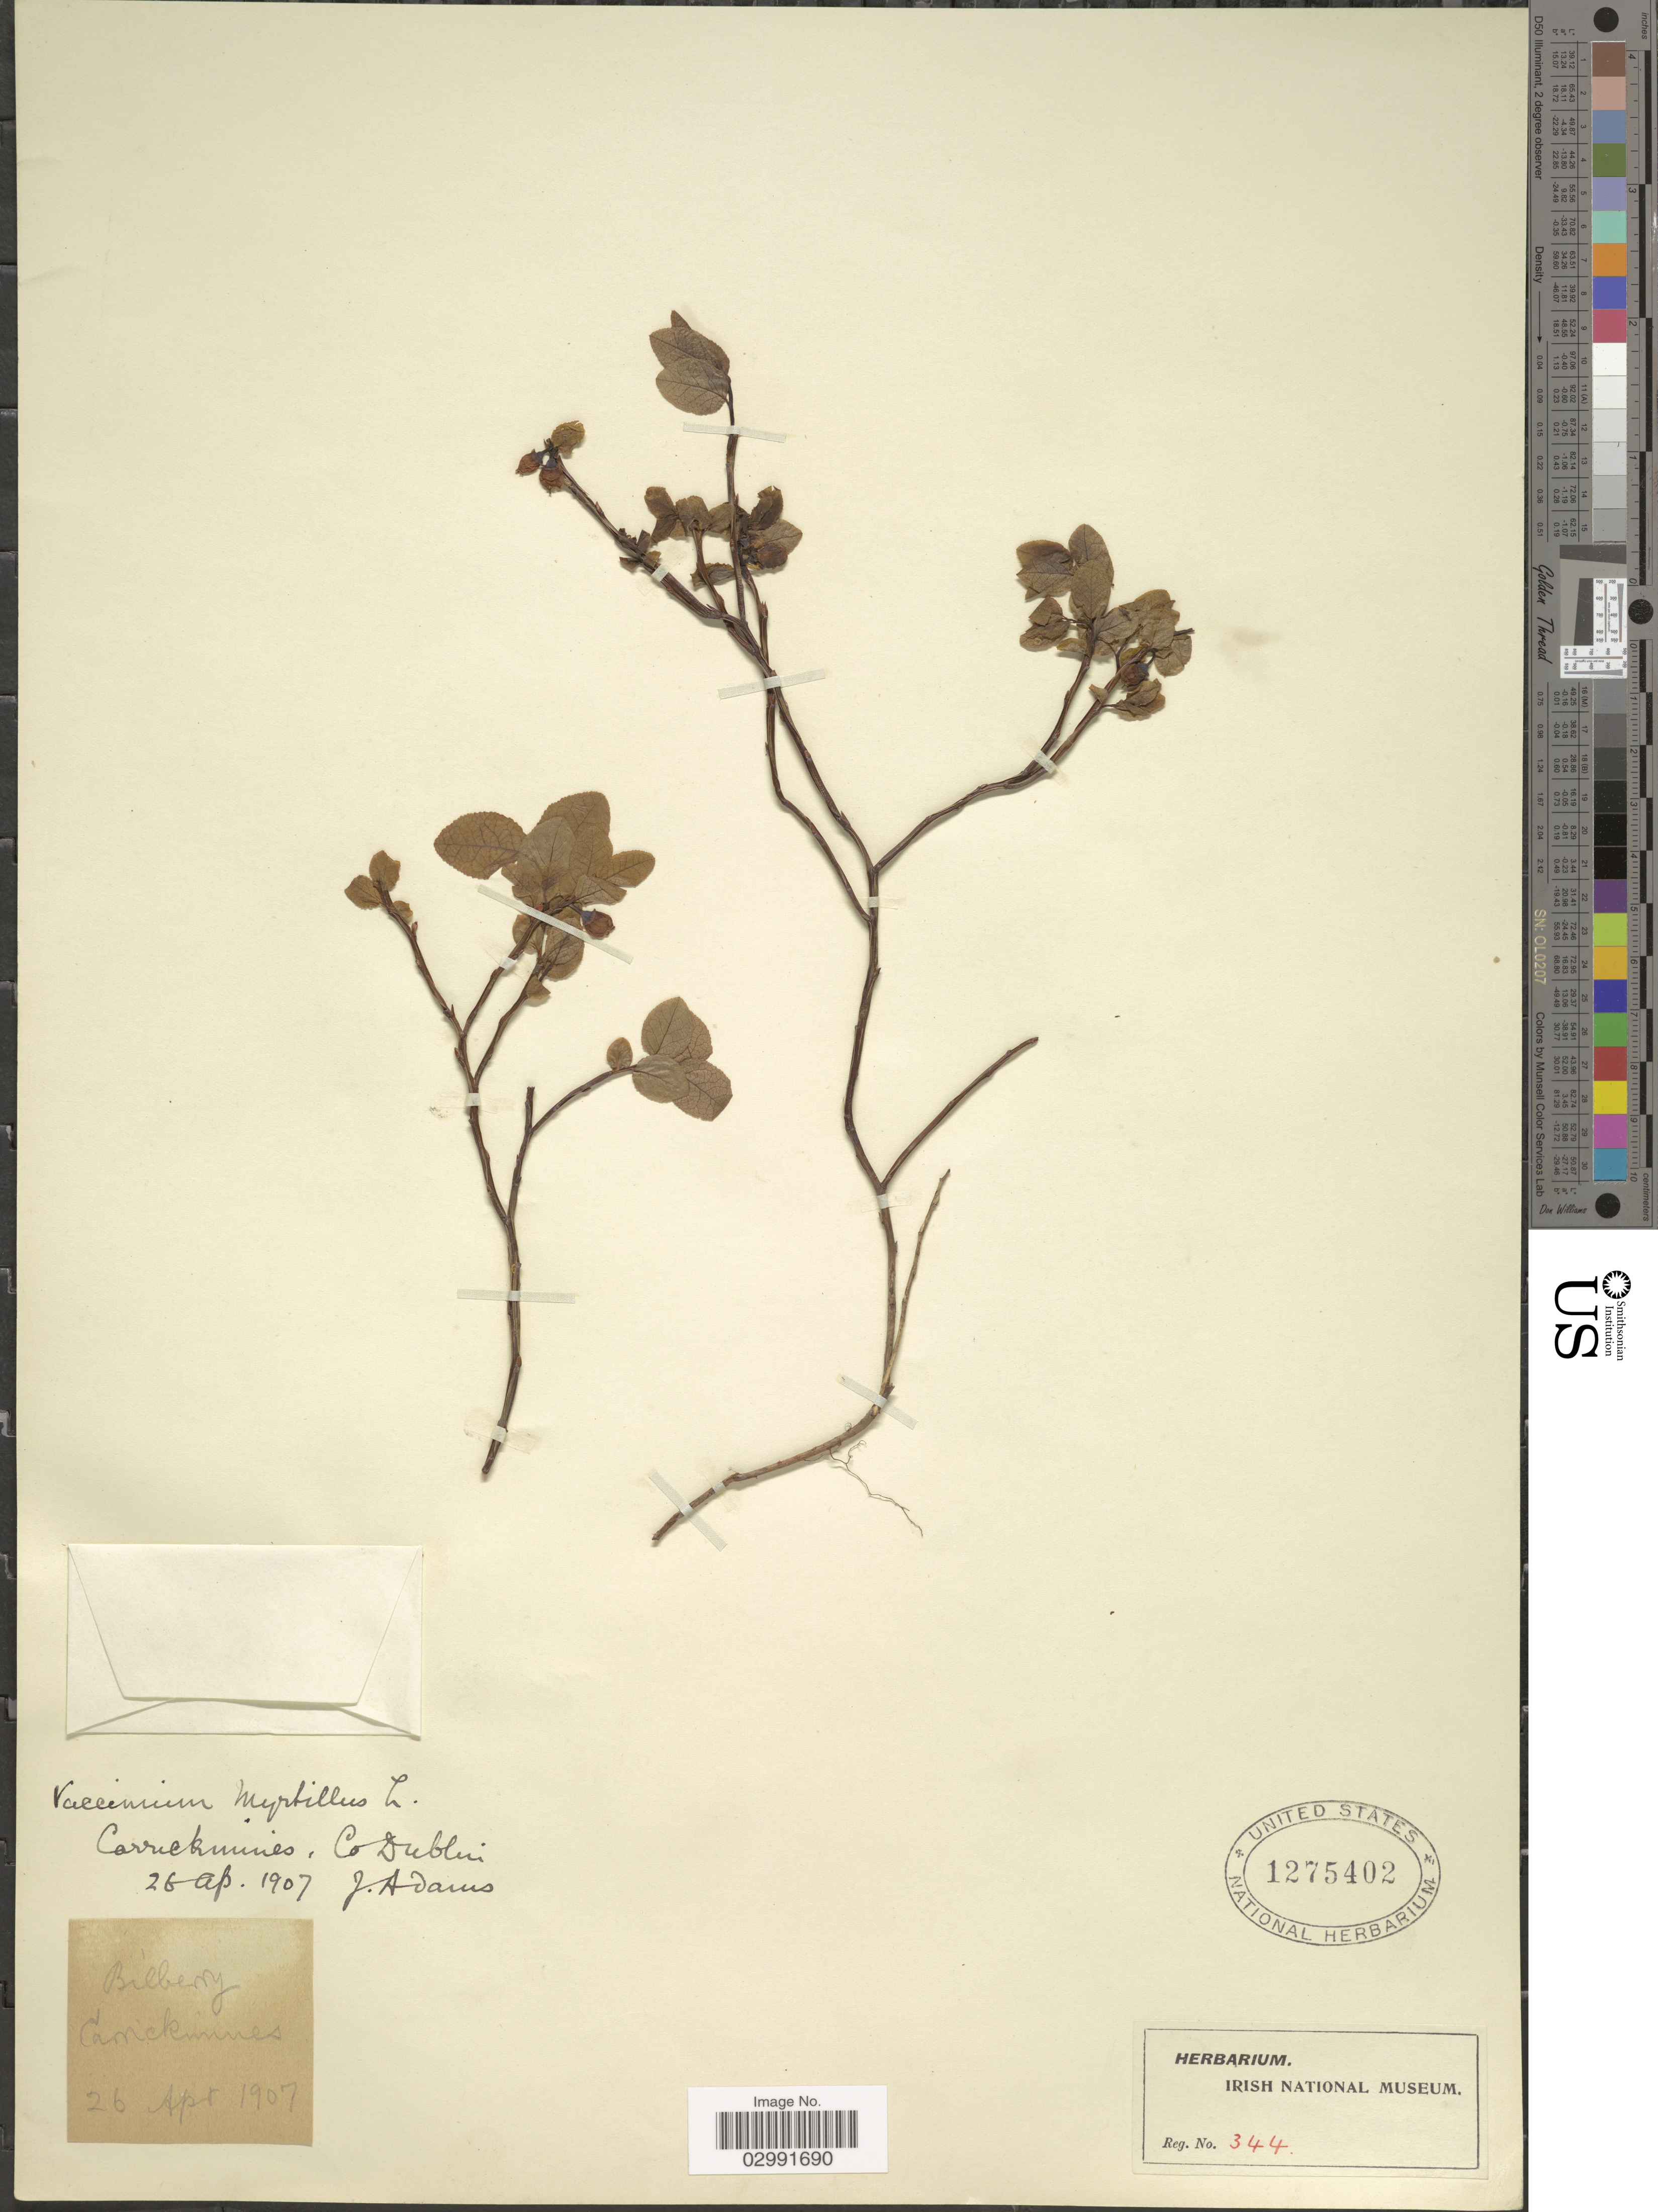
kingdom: Plantae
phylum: Tracheophyta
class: Magnoliopsida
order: Ericales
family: Ericaceae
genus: Vaccinium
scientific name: Vaccinium myrtillus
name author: L.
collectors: J. Adams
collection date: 1907-04-26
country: Ireland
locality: Carrickmines, Co Dublin.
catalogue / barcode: US 1275402